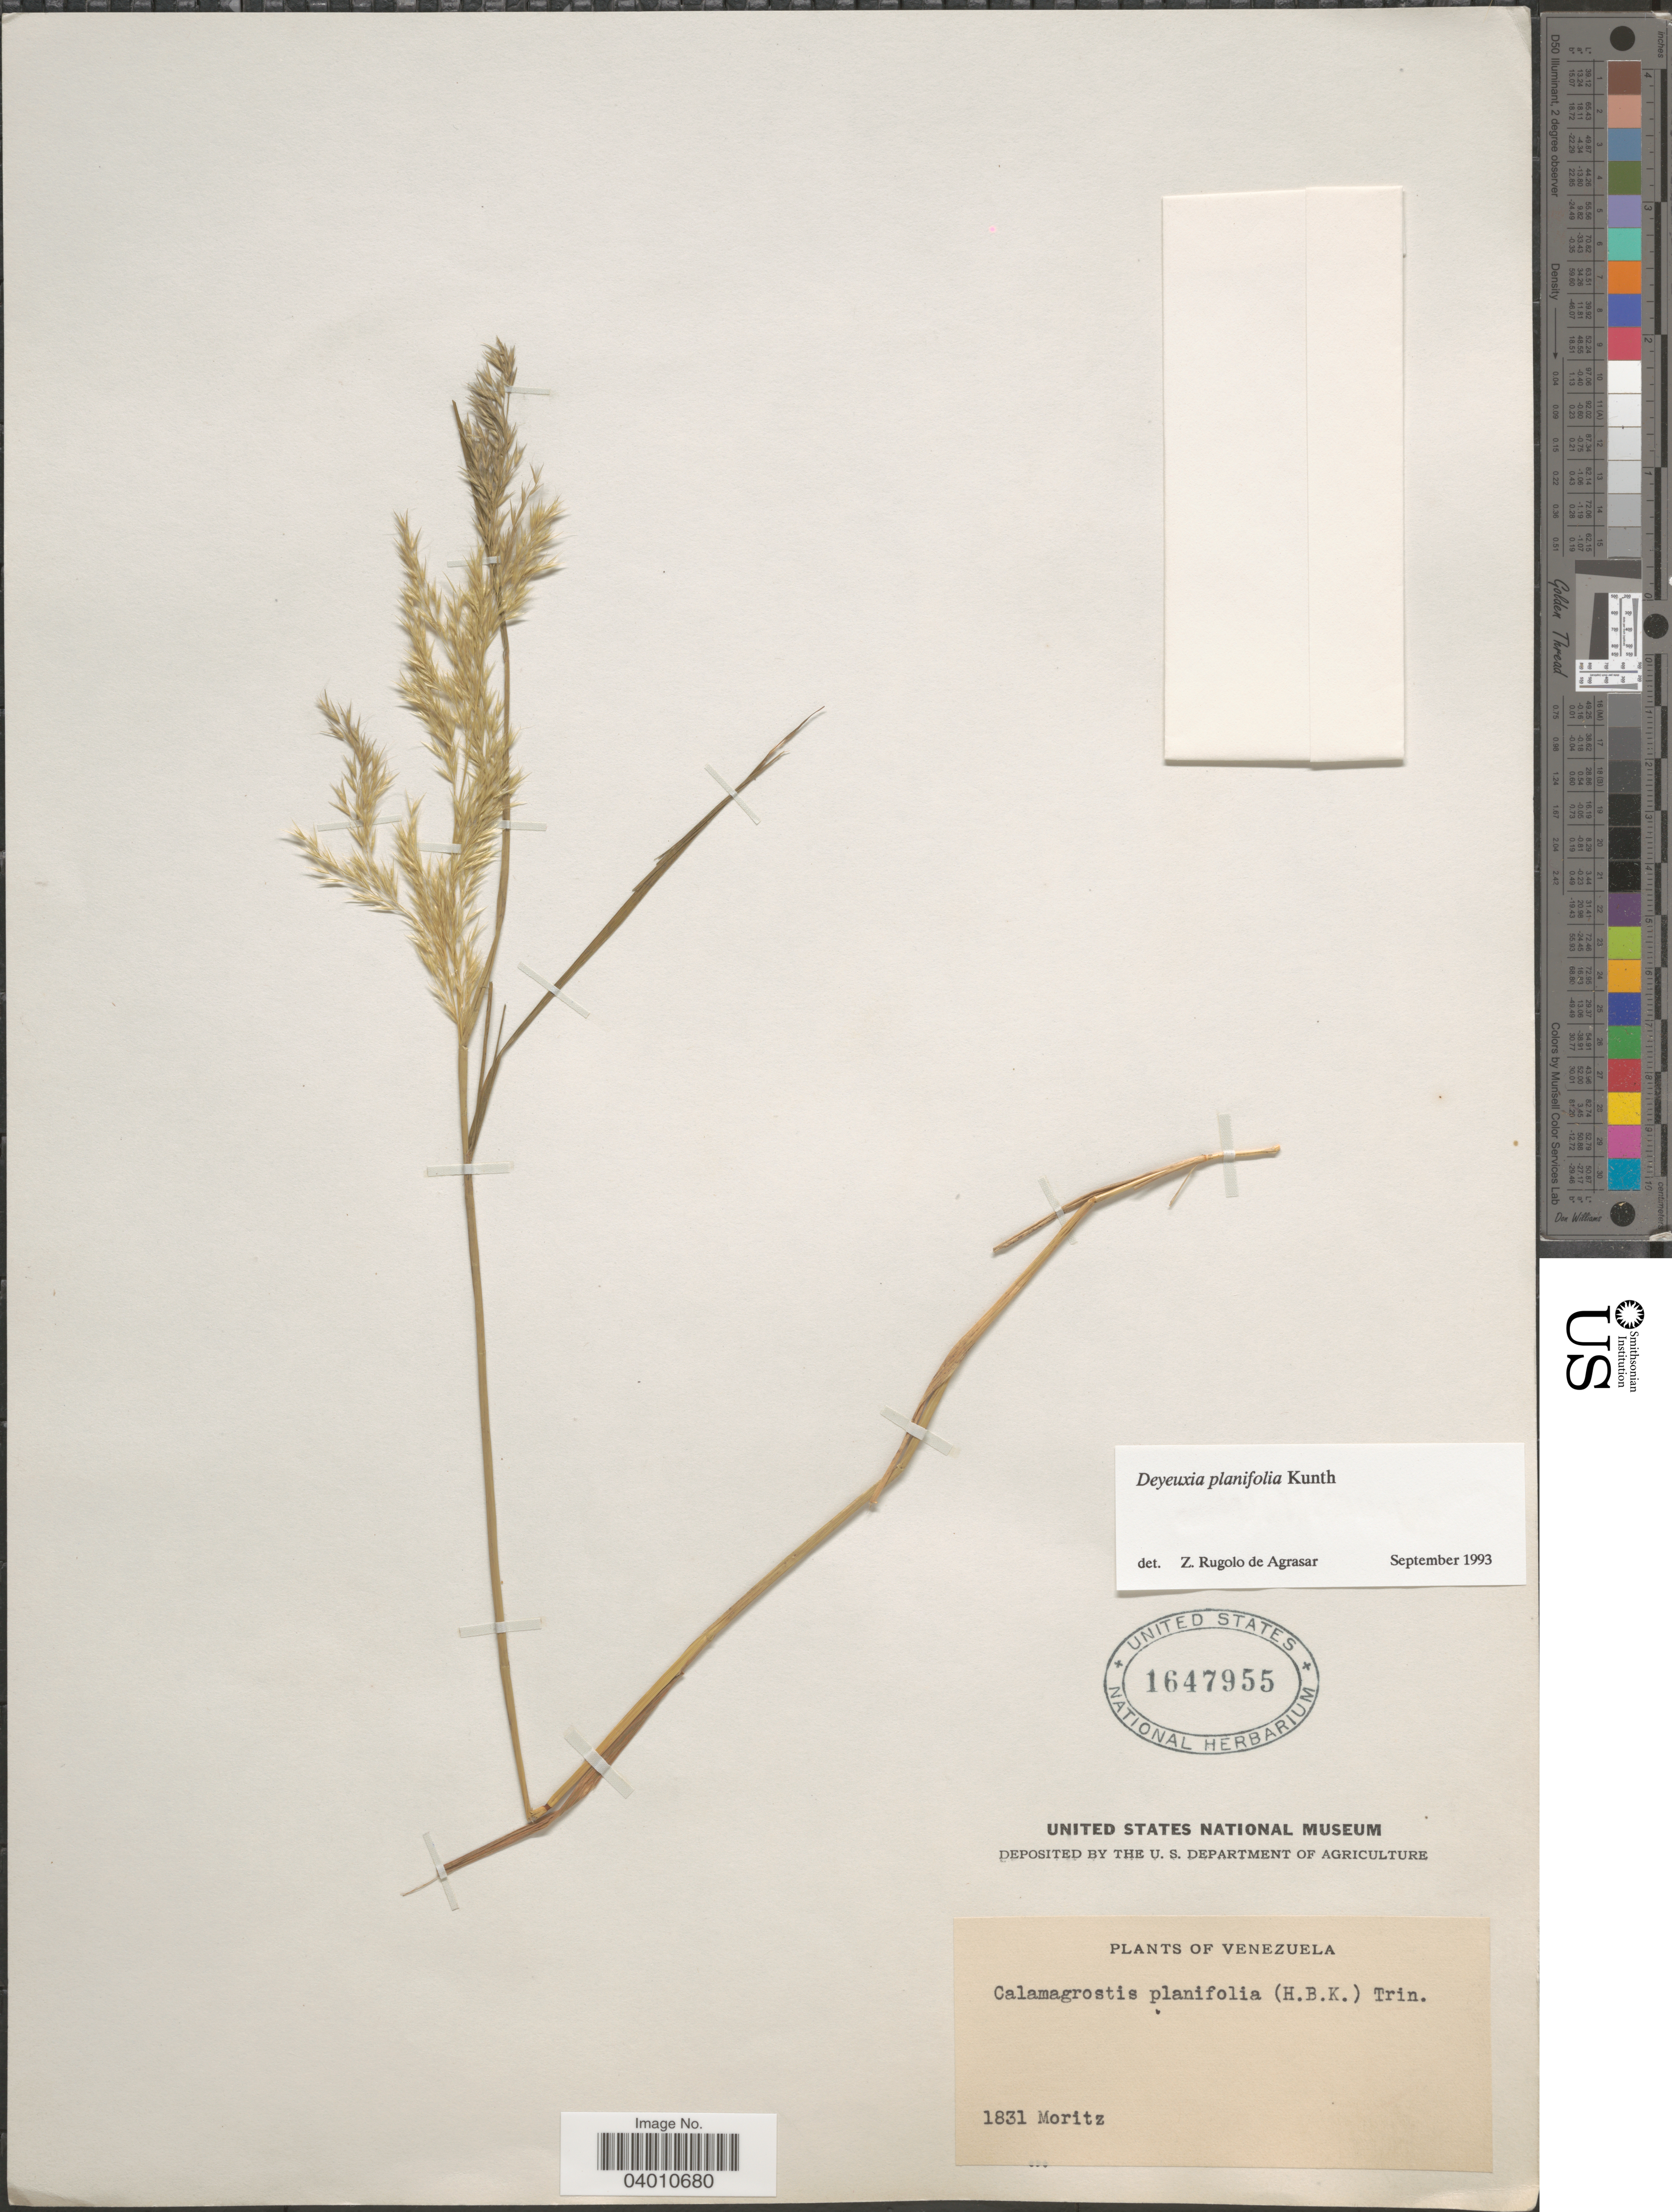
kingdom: Plantae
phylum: Tracheophyta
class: Liliopsida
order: Poales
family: Poaceae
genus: Peyritschia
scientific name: Peyritschia planifolia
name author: (Kunth) P.M. Peterson et al.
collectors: Moritz, --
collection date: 1831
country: Venezuela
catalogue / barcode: US 1647955